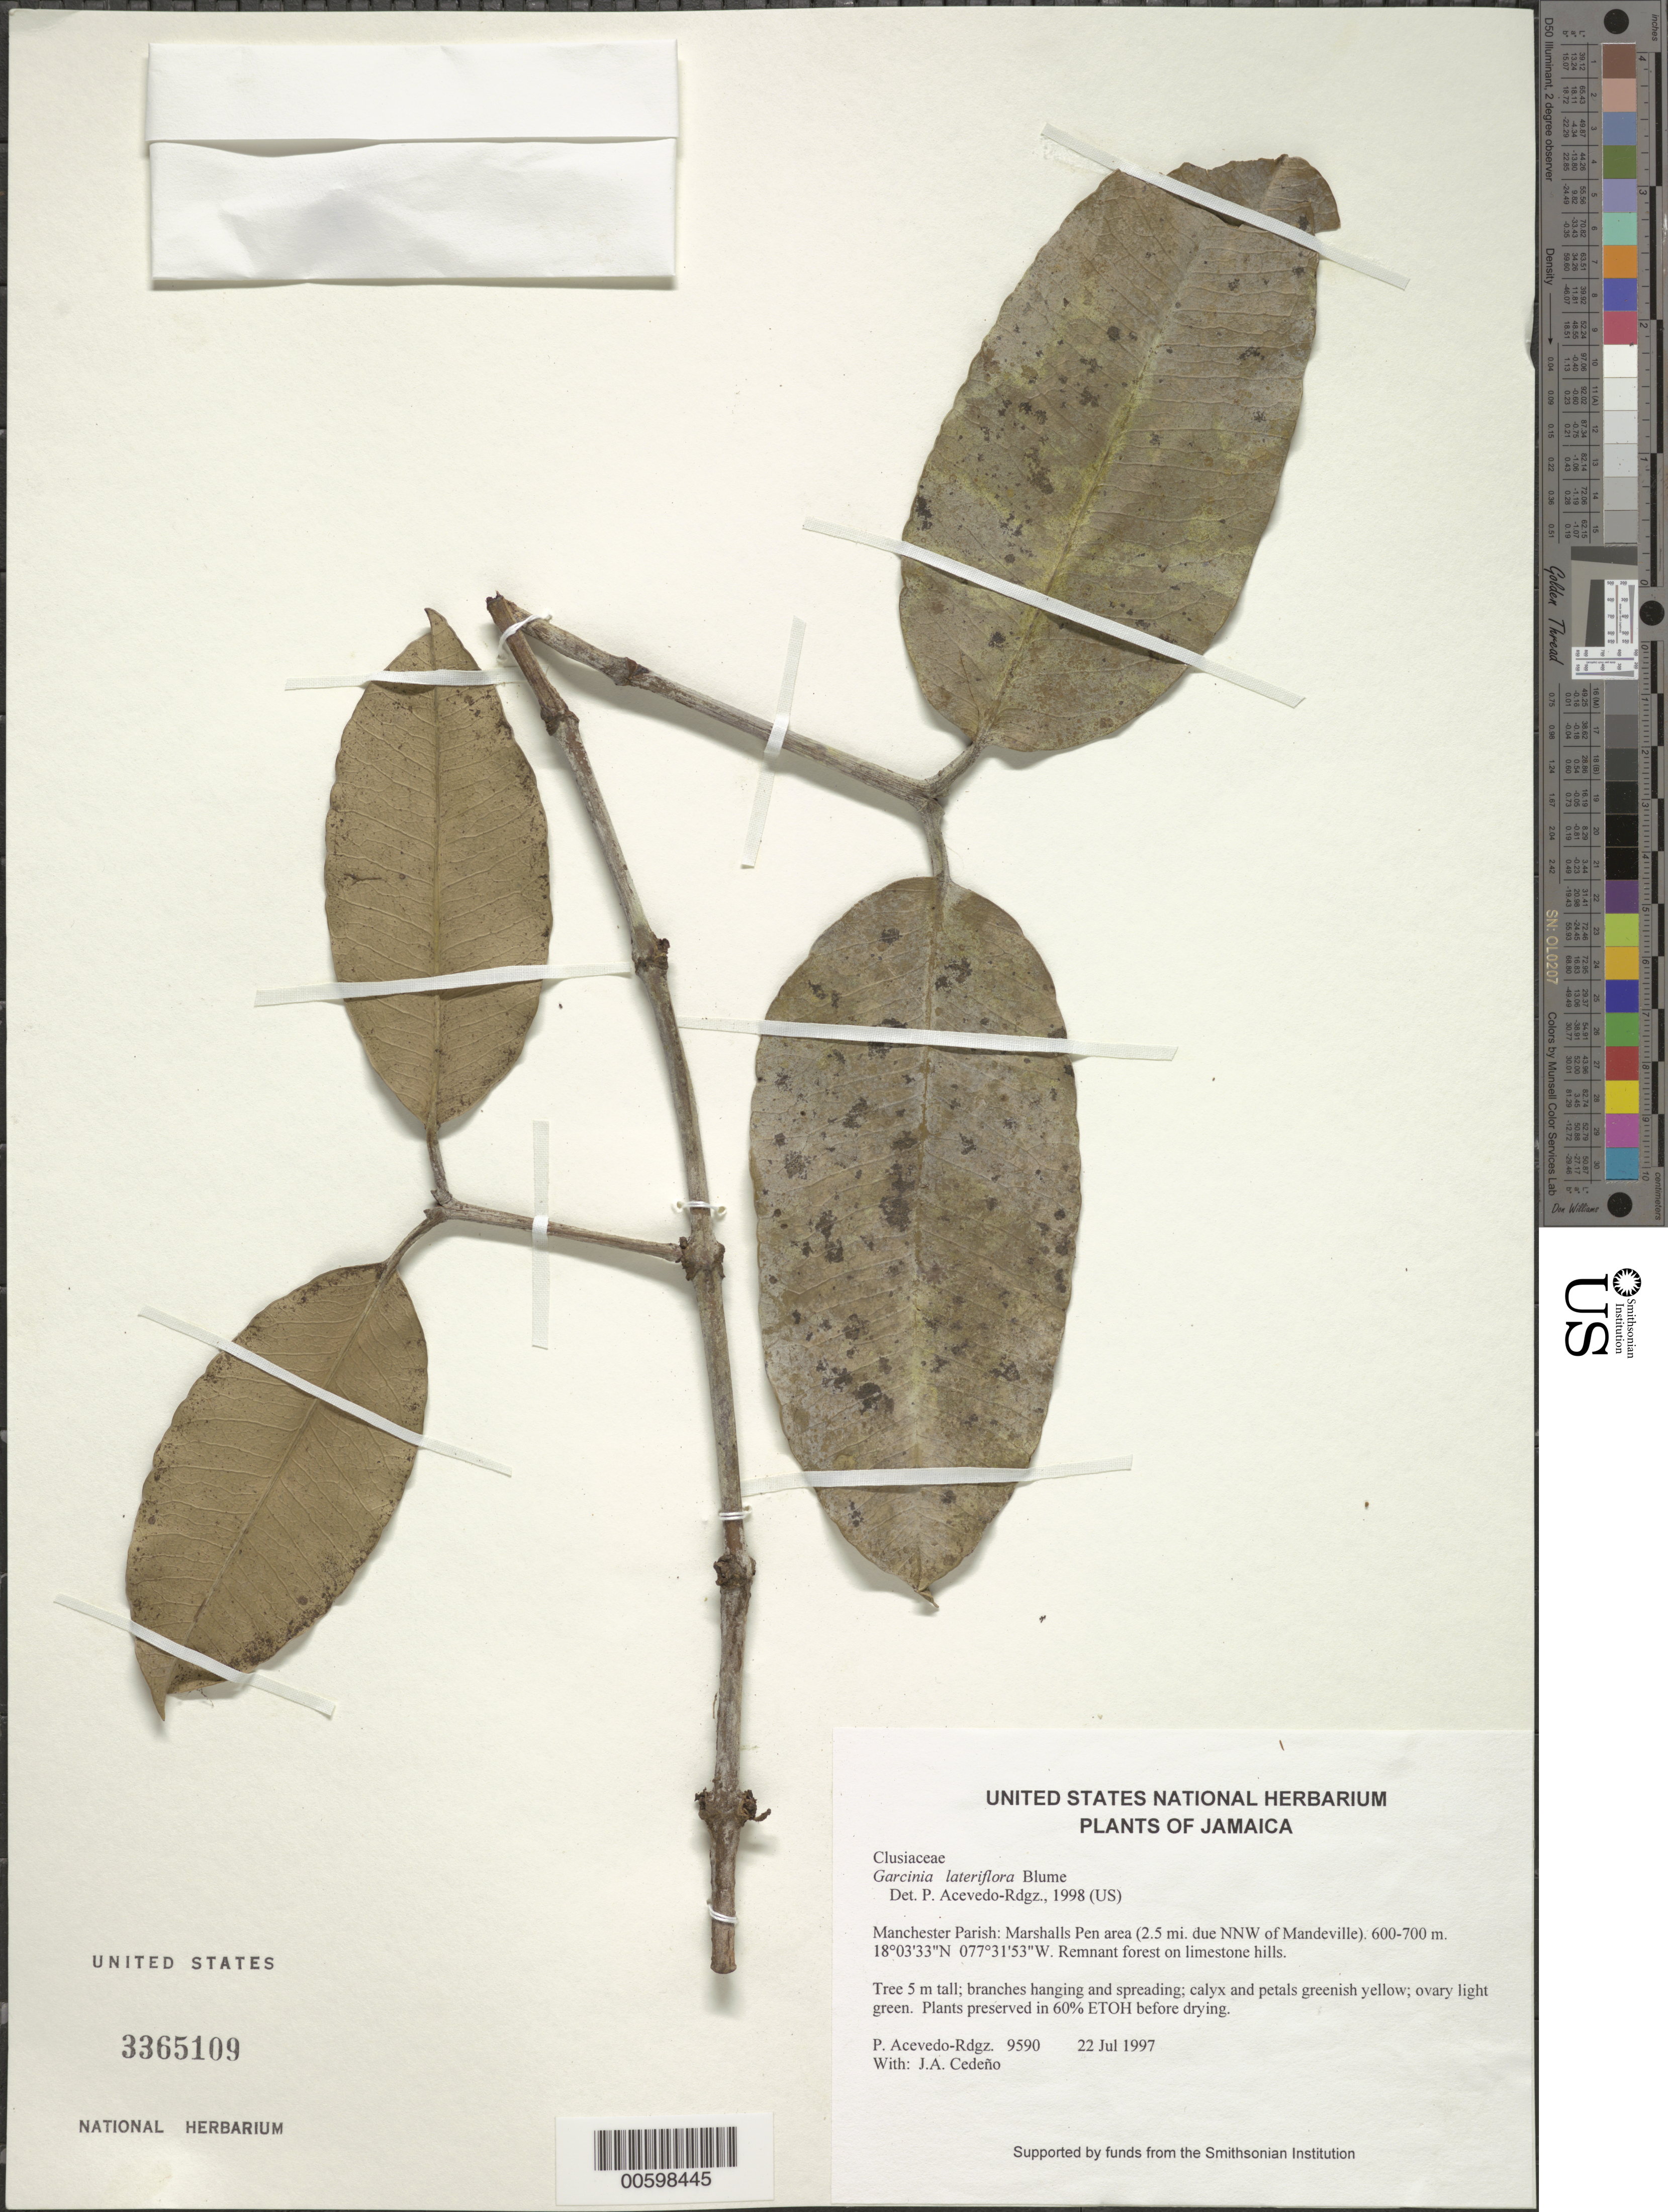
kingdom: Plantae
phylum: Tracheophyta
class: Magnoliopsida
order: Malpighiales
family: Clusiaceae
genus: Garcinia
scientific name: Garcinia lateriflora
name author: Blume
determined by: Acevedo-Rodríguez, P., (BOT), Smithsonian Institution - National Museum of Natural History (UNITED STATES)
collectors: P. Acevedo-Rodr. & J. A. Cedeño M.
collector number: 9590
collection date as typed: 22 Jul 1997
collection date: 1997-07-22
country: Jamaica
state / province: Manchester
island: Jamaica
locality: Manchester Parish: Marshalls Pen area (2.5 mi. due NNW of Mandeville).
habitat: Remnant forest on limestone hills.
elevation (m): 600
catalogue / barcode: US 3365109